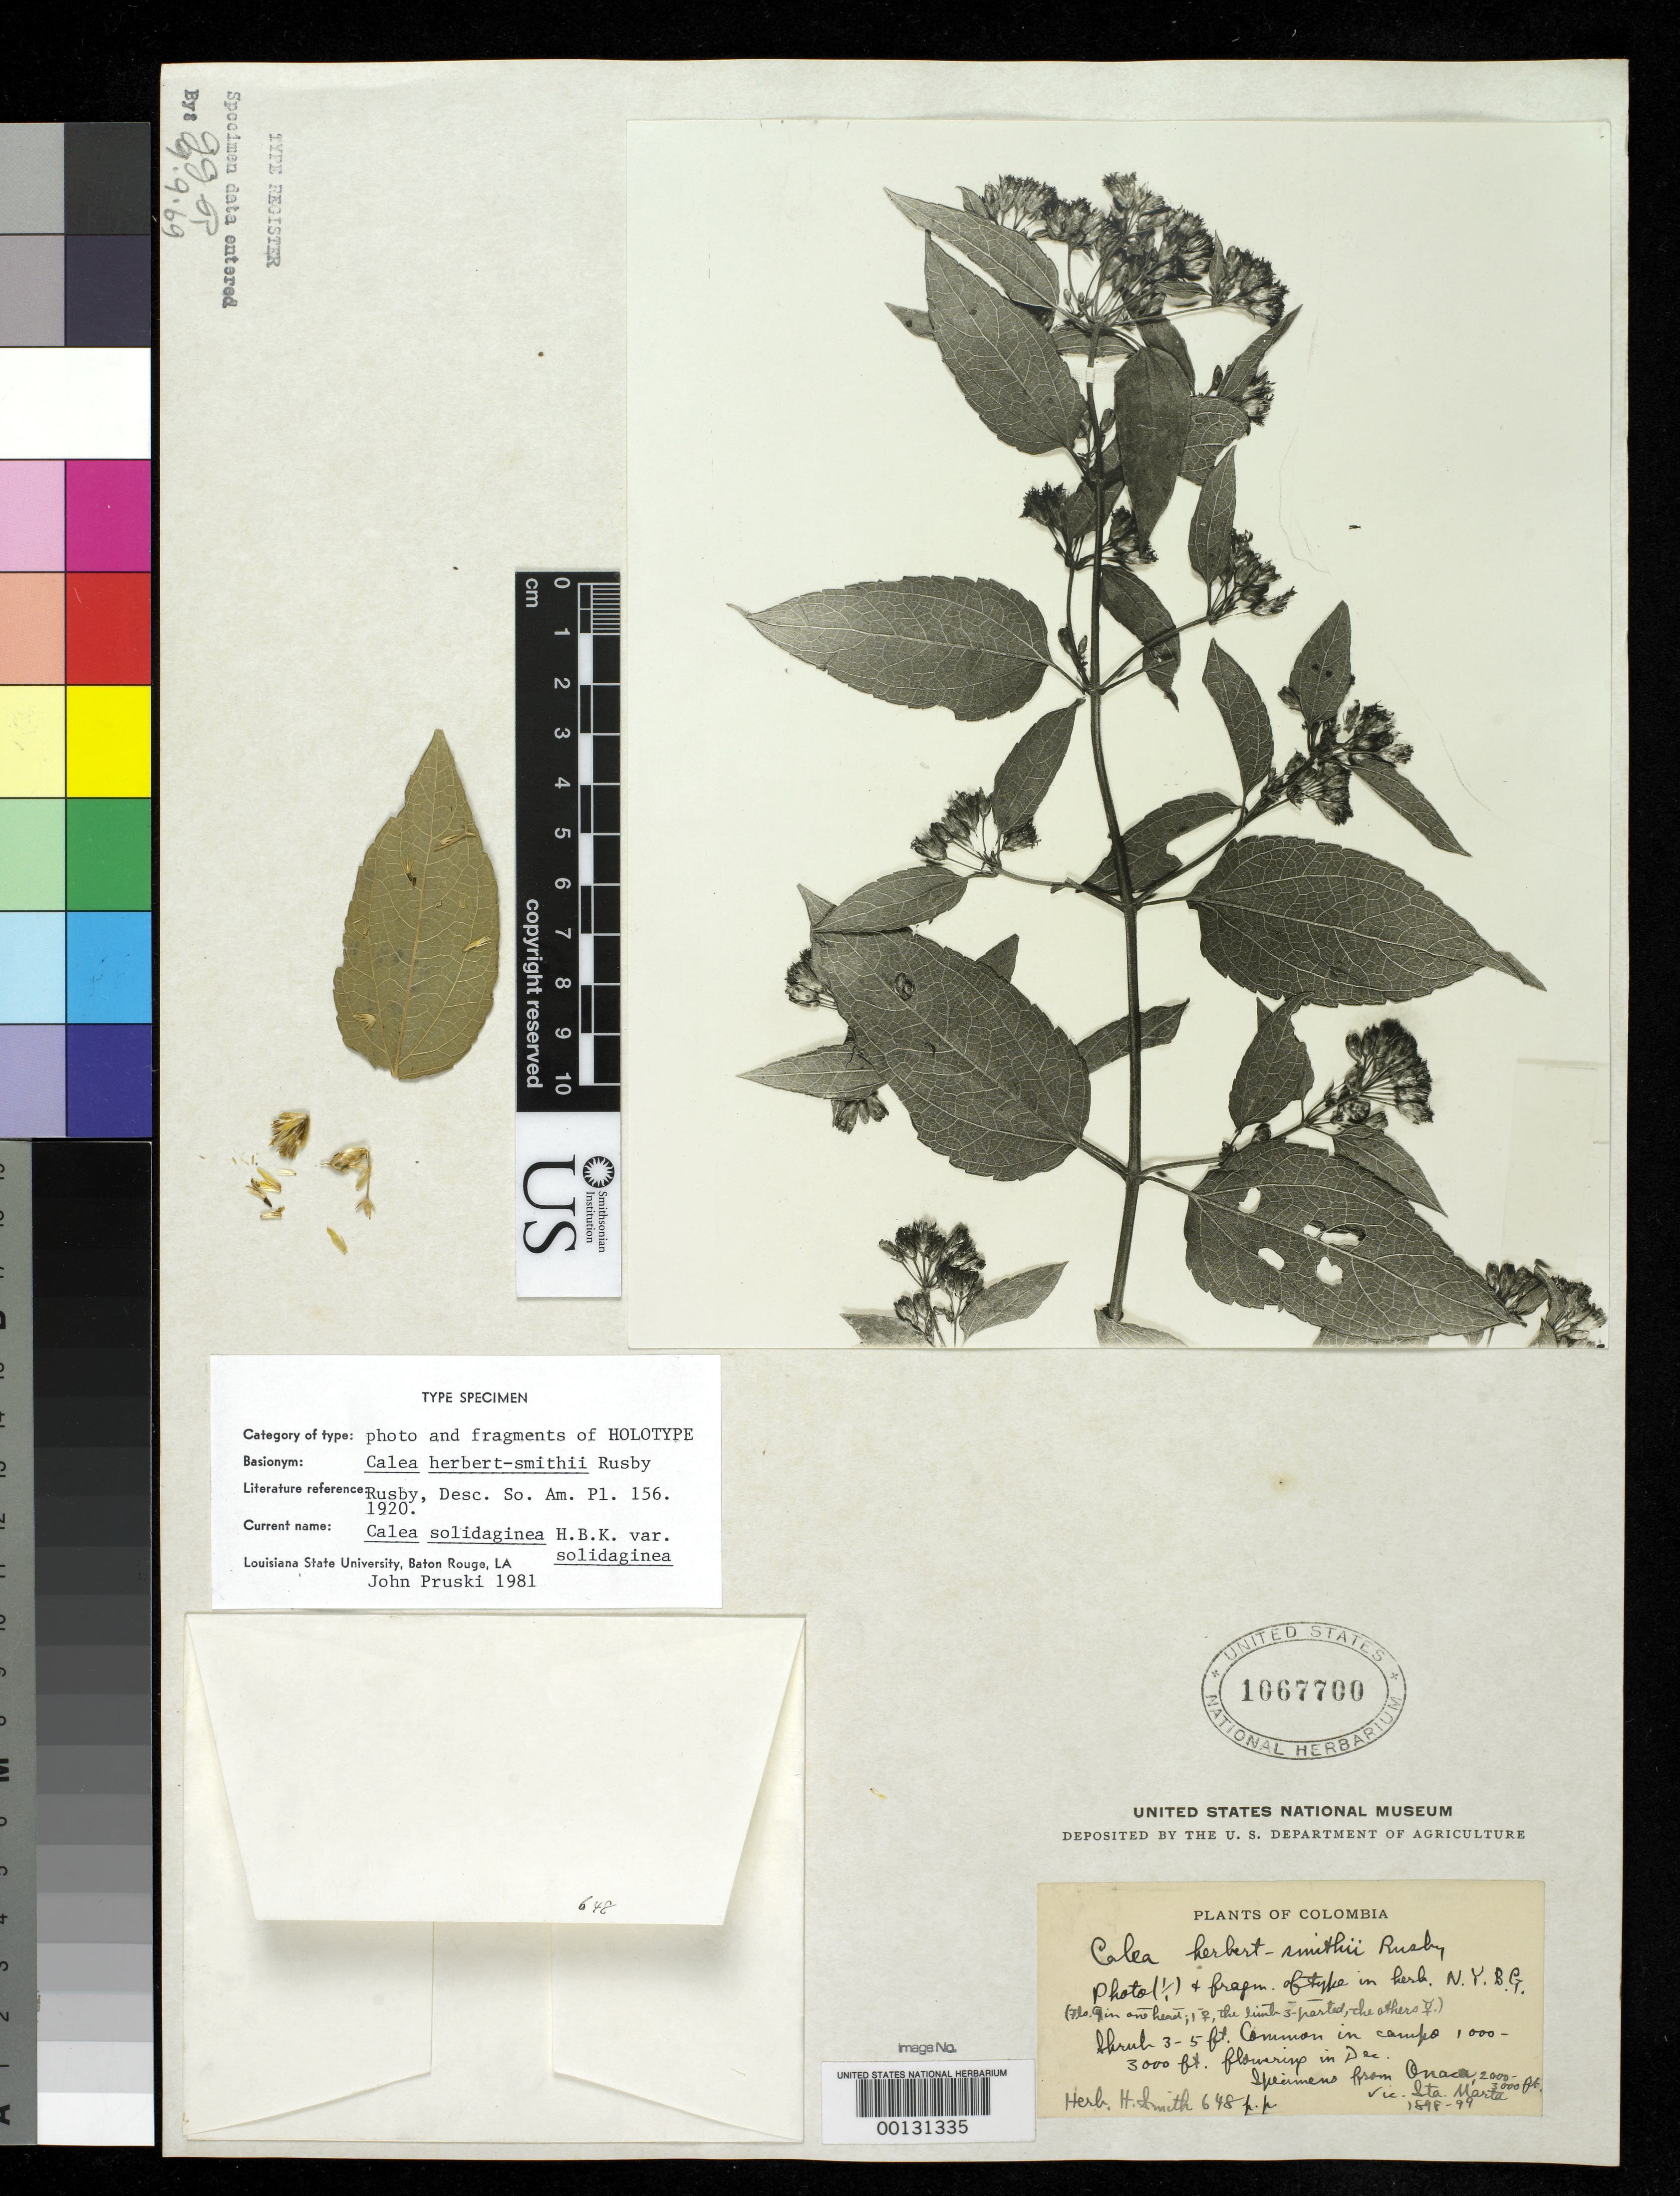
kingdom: Plantae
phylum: Tracheophyta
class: Magnoliopsida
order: Asterales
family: Asteraceae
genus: Calea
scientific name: Calea herbert-smithii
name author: Rusby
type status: Isotype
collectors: Herbert H. Smith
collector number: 648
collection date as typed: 1898 to -- --- 1898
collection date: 1898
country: Colombia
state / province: Magdalena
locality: Santa Marta.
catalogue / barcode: US 1067700